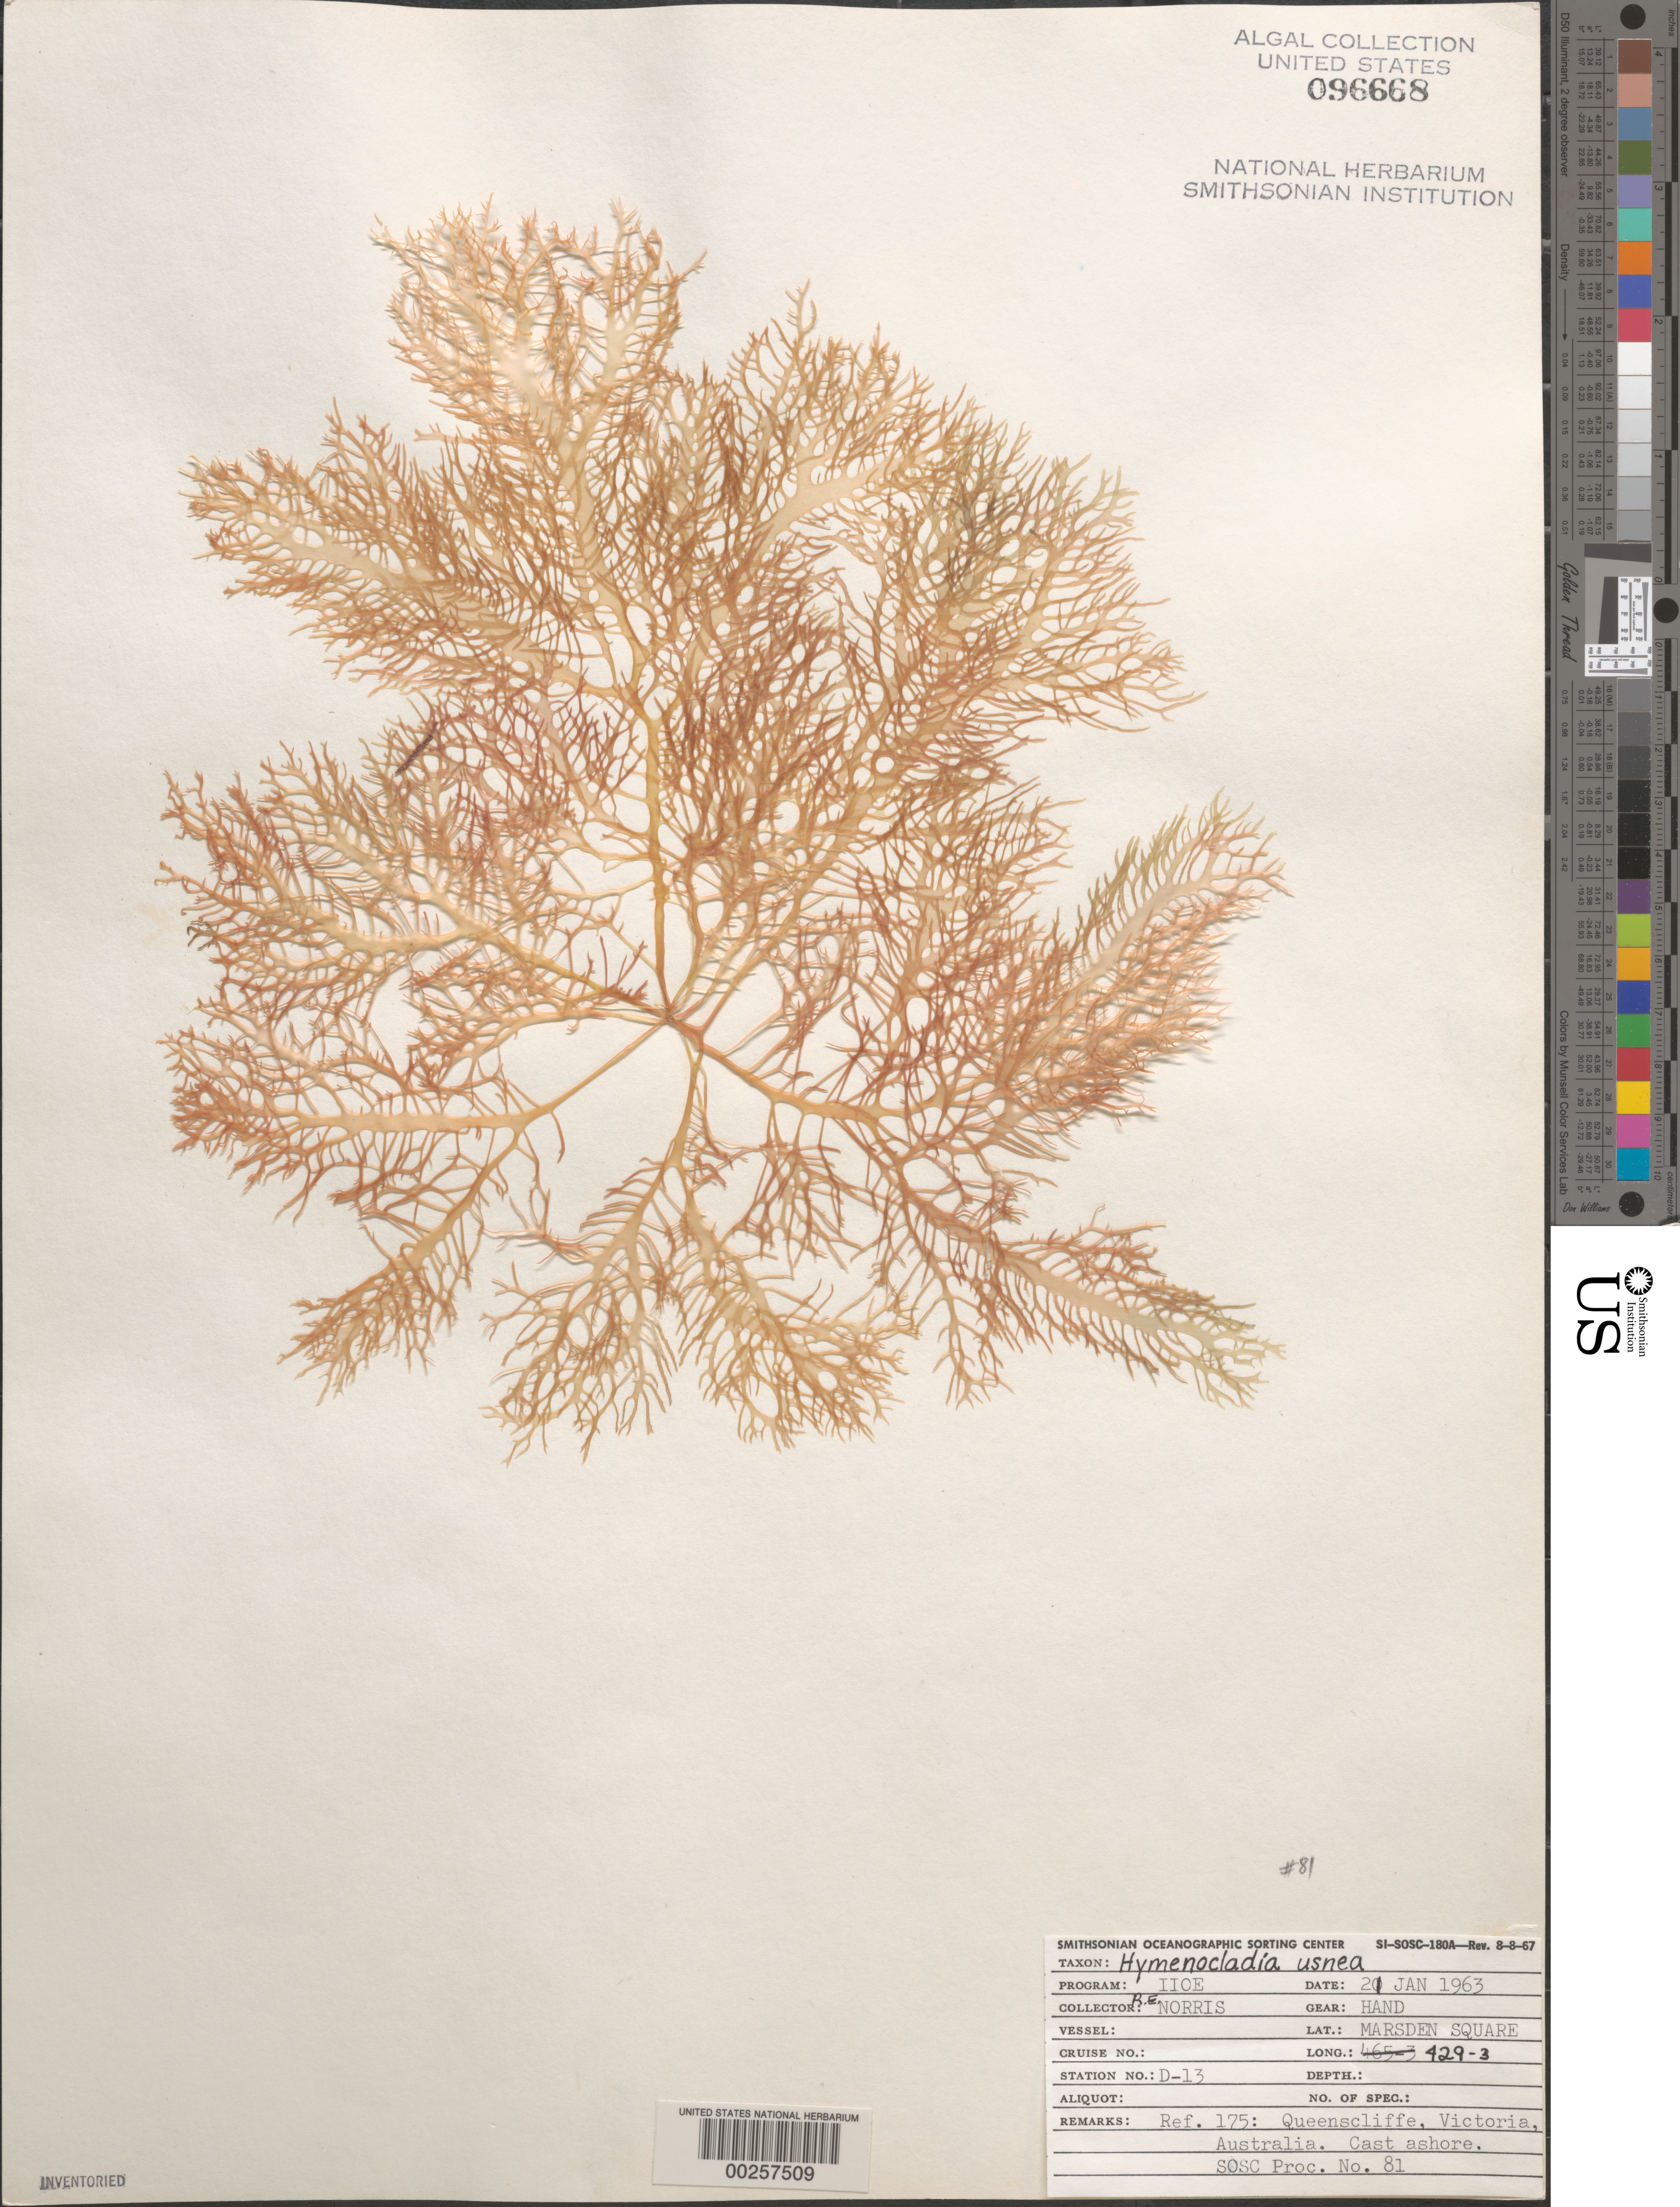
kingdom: Plantae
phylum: Rhodophyta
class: Florideophyceae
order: Rhodymeniales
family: Hymenocladiaceae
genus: Hymenocladia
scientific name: Hymenocladia usnea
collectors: R. E. Norris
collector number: Station D-13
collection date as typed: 21 Jan 1963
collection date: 1963-01-21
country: Australia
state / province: Victoria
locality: Queenscliffe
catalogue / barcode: US 96668